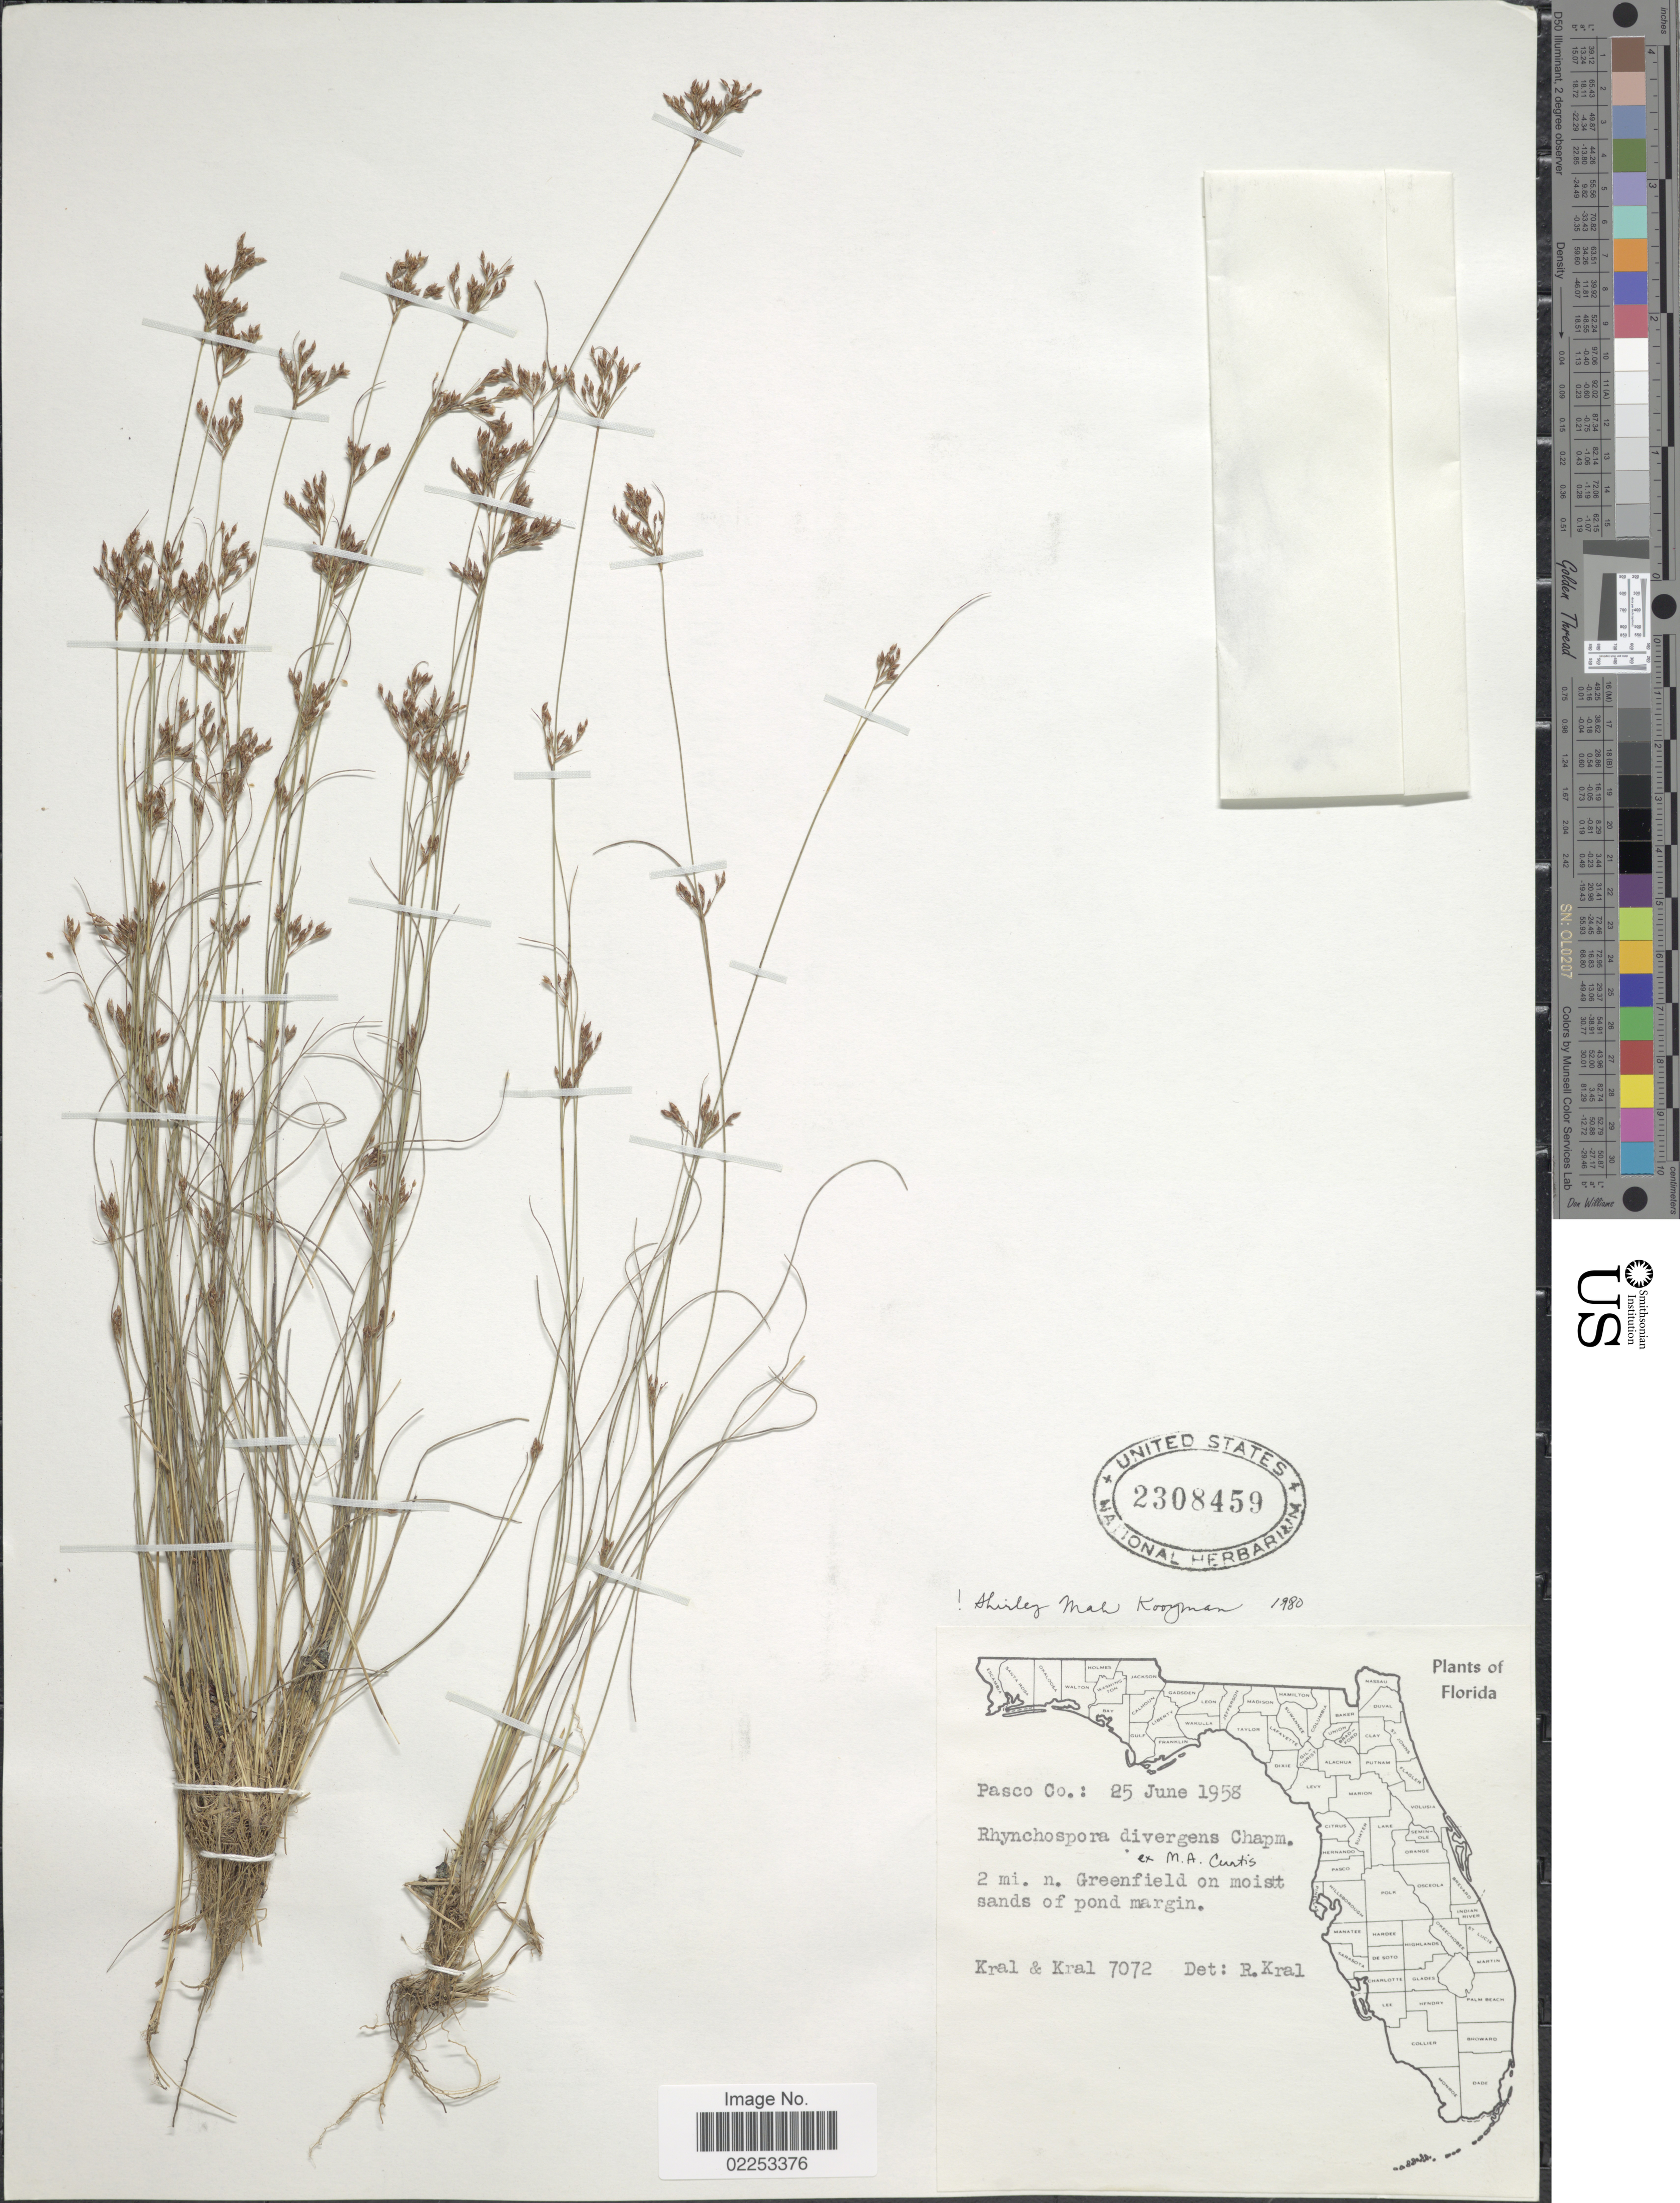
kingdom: Plantae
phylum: Tracheophyta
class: Liliopsida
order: Poales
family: Cyperaceae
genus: Rhynchospora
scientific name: Rhynchospora divergens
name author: Chapm. ex M.A. Curtis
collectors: -- Kral & -- Kral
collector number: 7072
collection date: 1958-06-25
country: United States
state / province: Florida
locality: Pasco Co, 2 mi n. Greenfield on moist sands of pond margin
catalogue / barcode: US 2308459